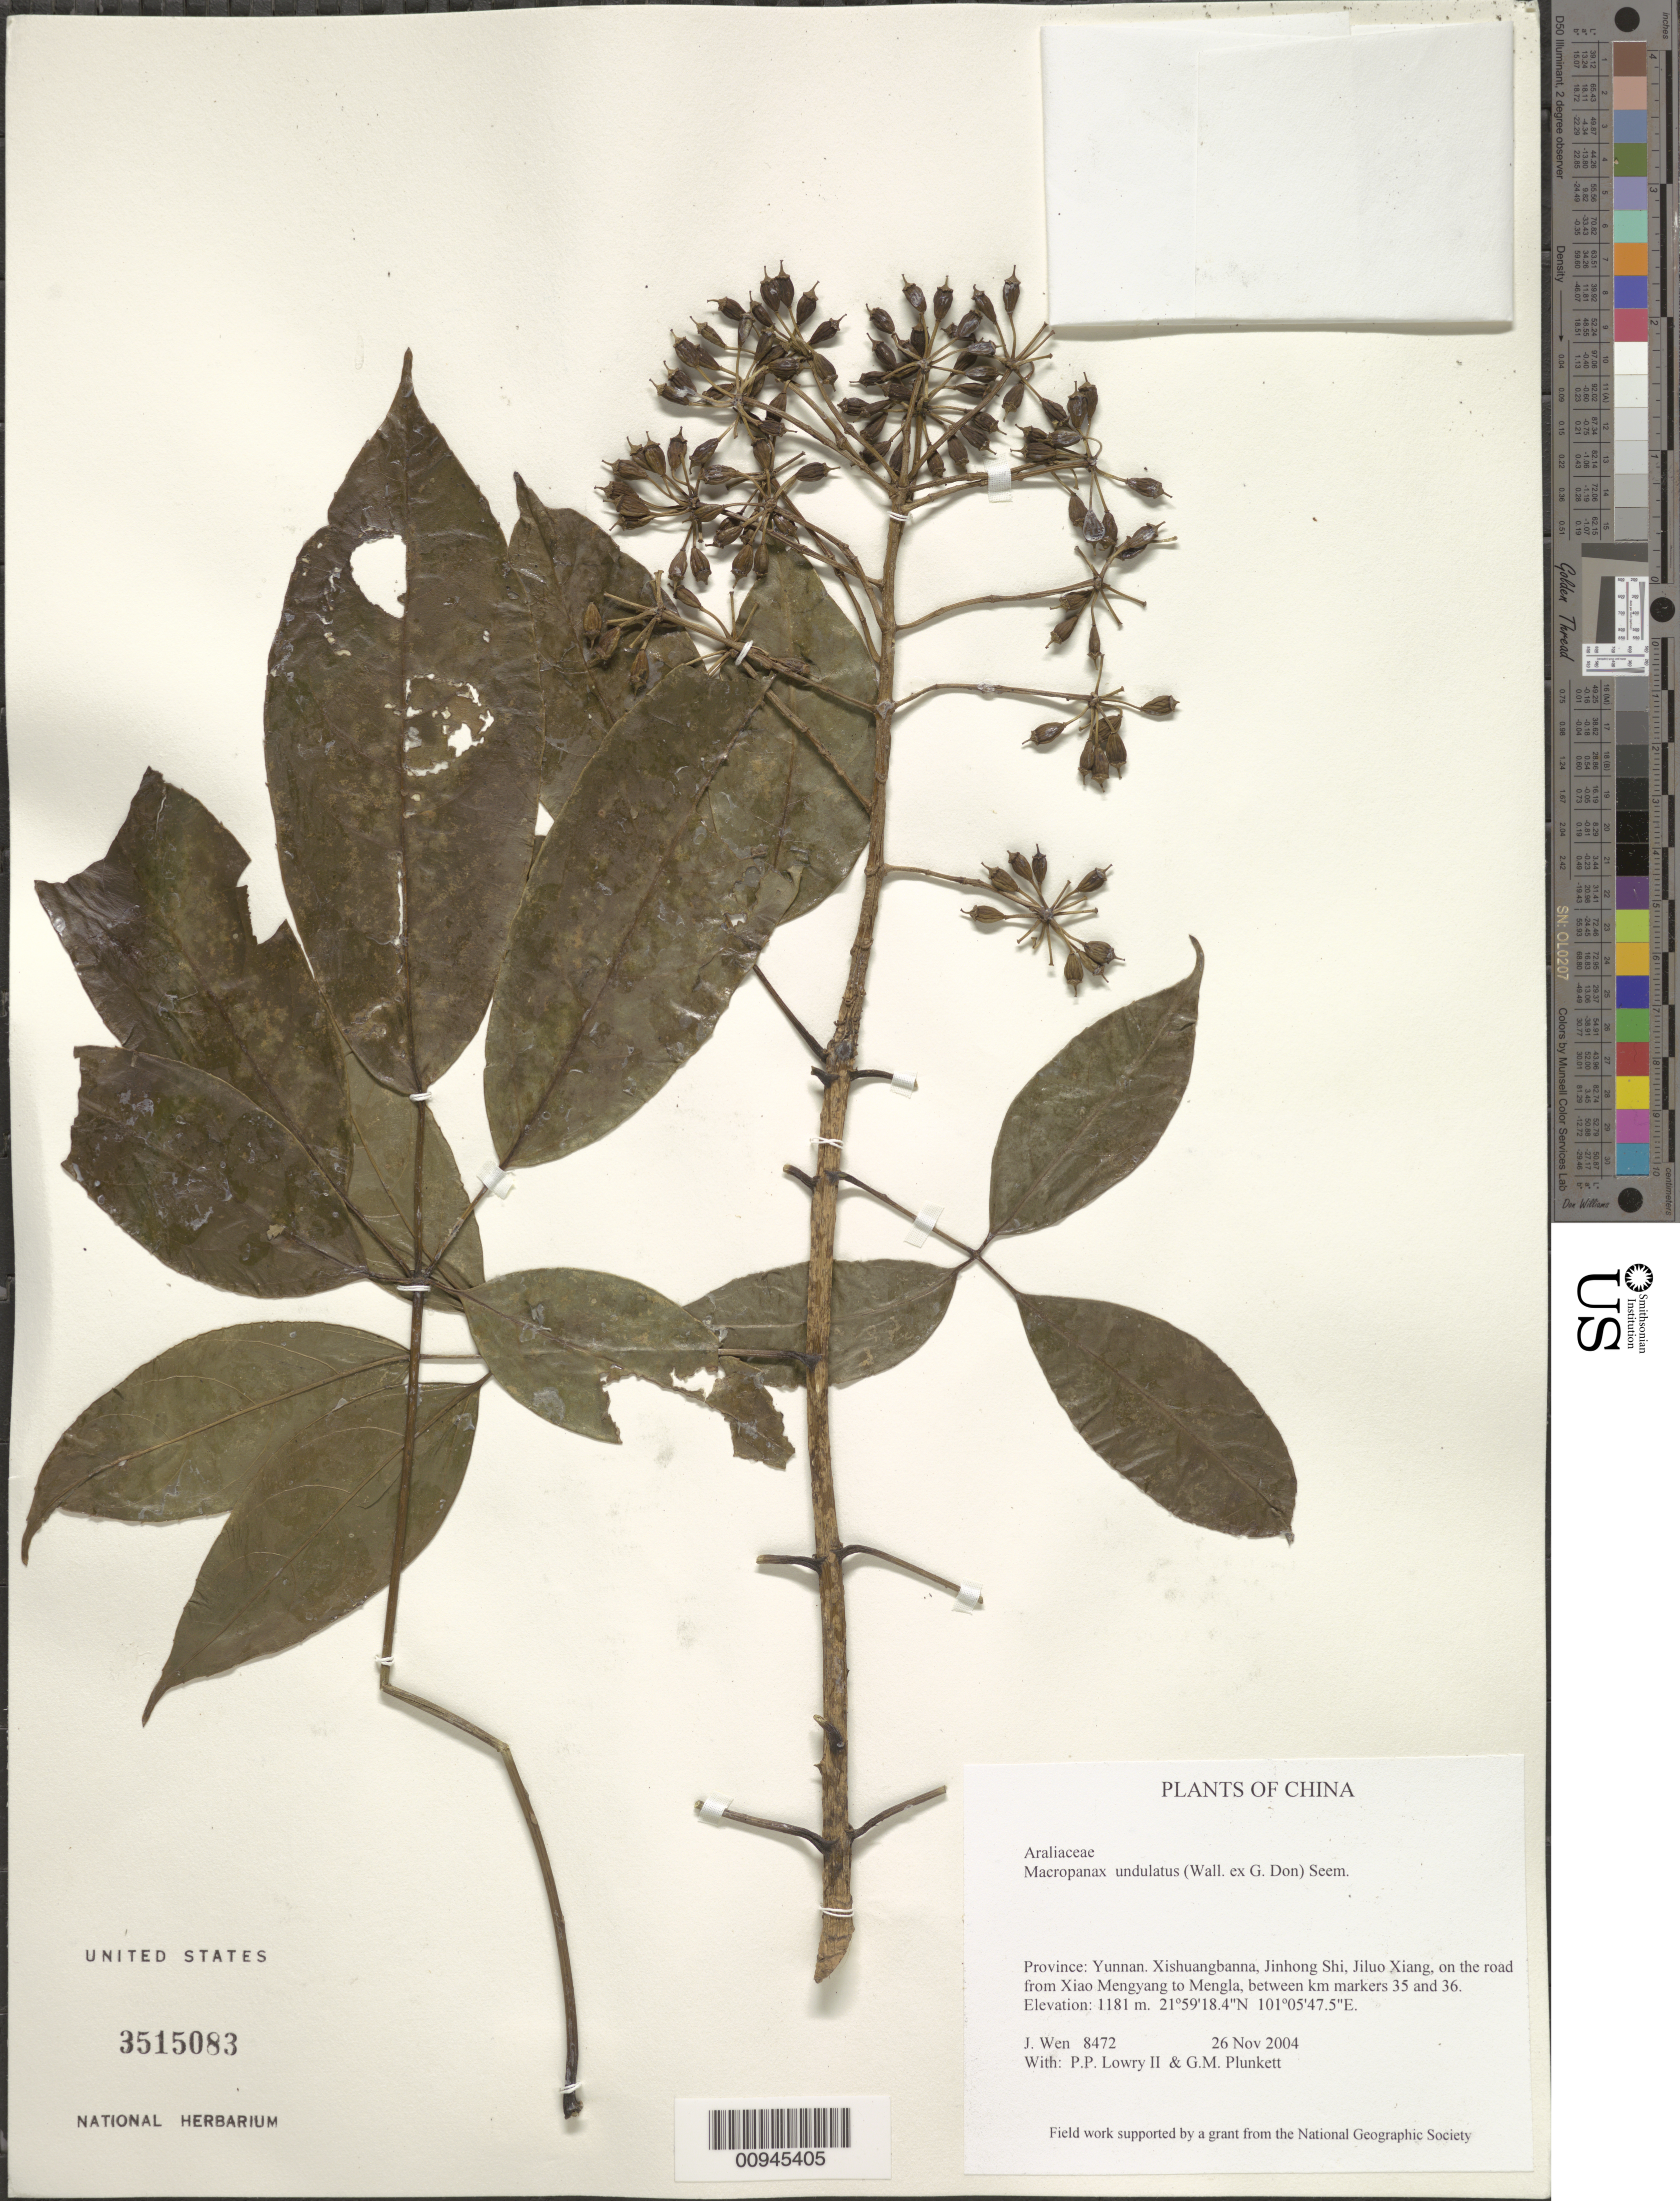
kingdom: Plantae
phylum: Tracheophyta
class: Magnoliopsida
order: Apiales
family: Araliaceae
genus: Macropanax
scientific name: Macropanax undulatus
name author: (Wall. ex G. Don) Seem.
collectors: J. Wen, P. P. Lowry & G. M. Plunkett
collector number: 8472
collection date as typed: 26 Nov 2004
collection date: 2004-11-26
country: China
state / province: Yunnan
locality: Xishuangbanna, Jinhong Shi, Jiluo Xiang, on the road from Xiao Mengyang to Mengla, between km markers 35 and 36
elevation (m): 1181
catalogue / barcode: US 3515083